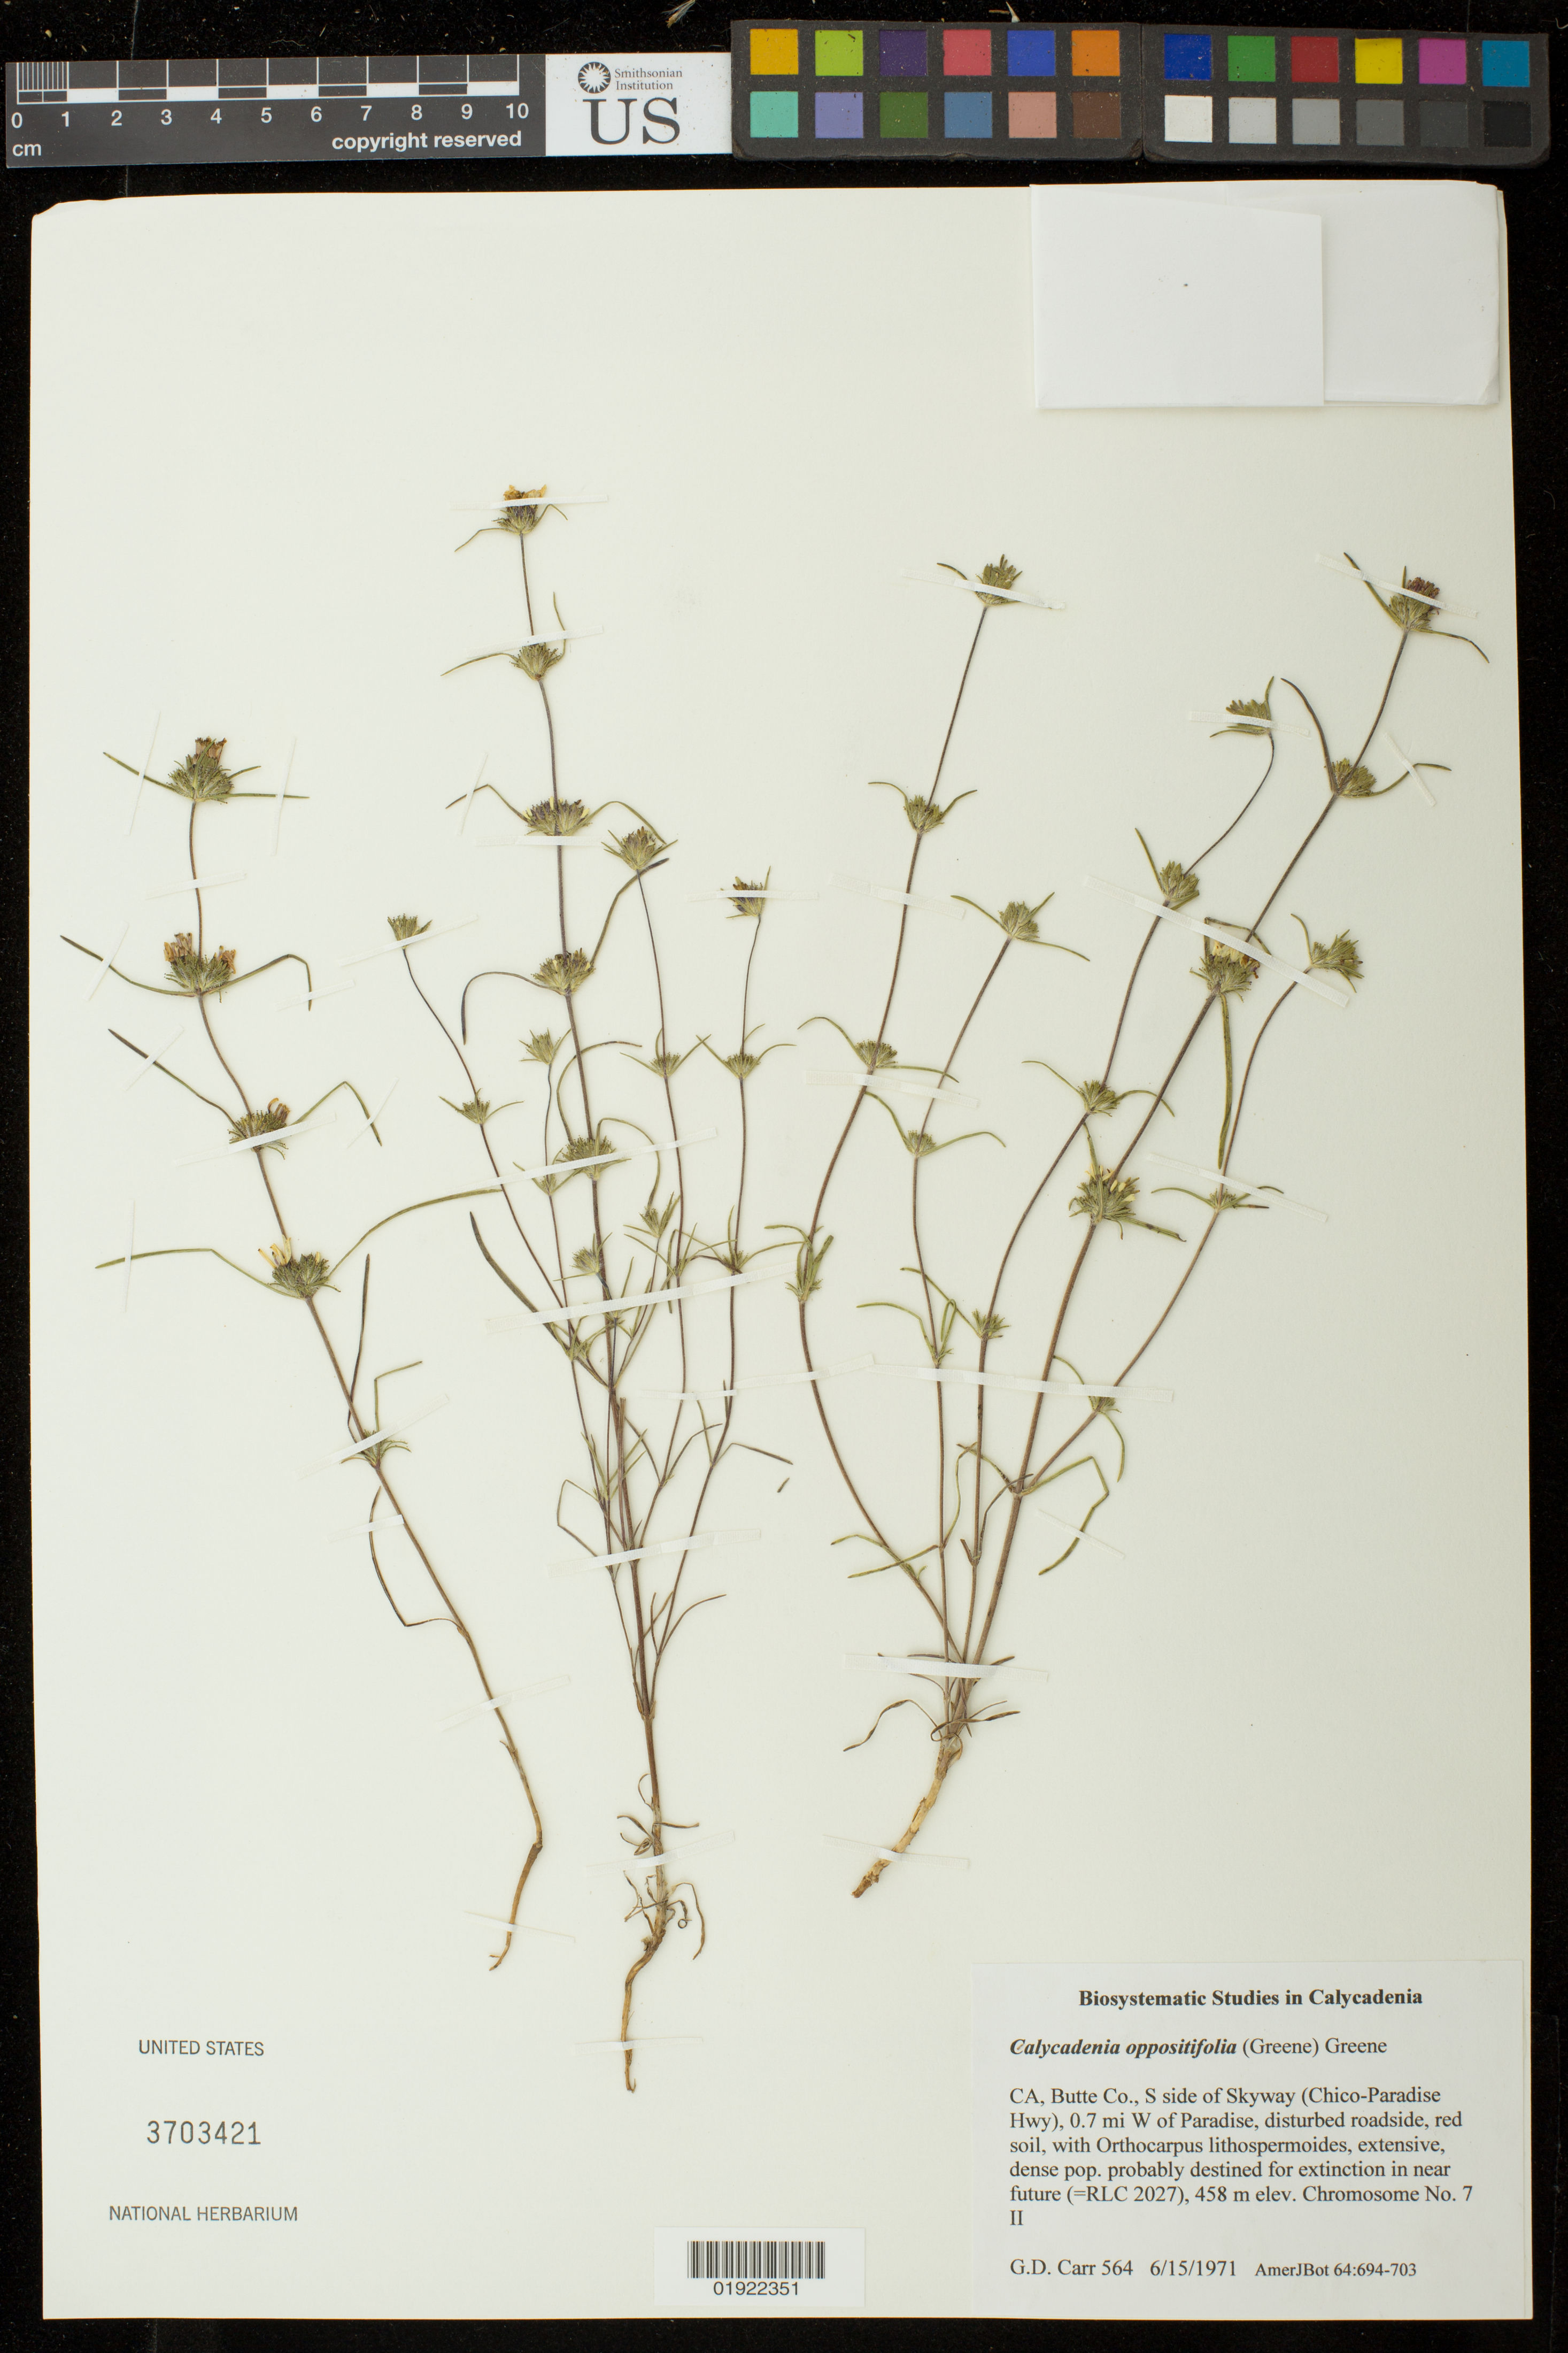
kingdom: Plantae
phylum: Tracheophyta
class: Magnoliopsida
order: Asterales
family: Asteraceae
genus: Calycadenia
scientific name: Calycadenia oppositifolia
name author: (Greene) Greene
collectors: G. Carr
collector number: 564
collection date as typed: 6/15/1971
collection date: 1971-06-15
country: United States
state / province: California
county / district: Butte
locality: S sie of Skyway (Chico-Paradise Hwy), 0.7 mi W of Paradise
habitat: disturbed roadsid, red soil, with Orthocarpus lithospermoides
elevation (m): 458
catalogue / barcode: US 3703421